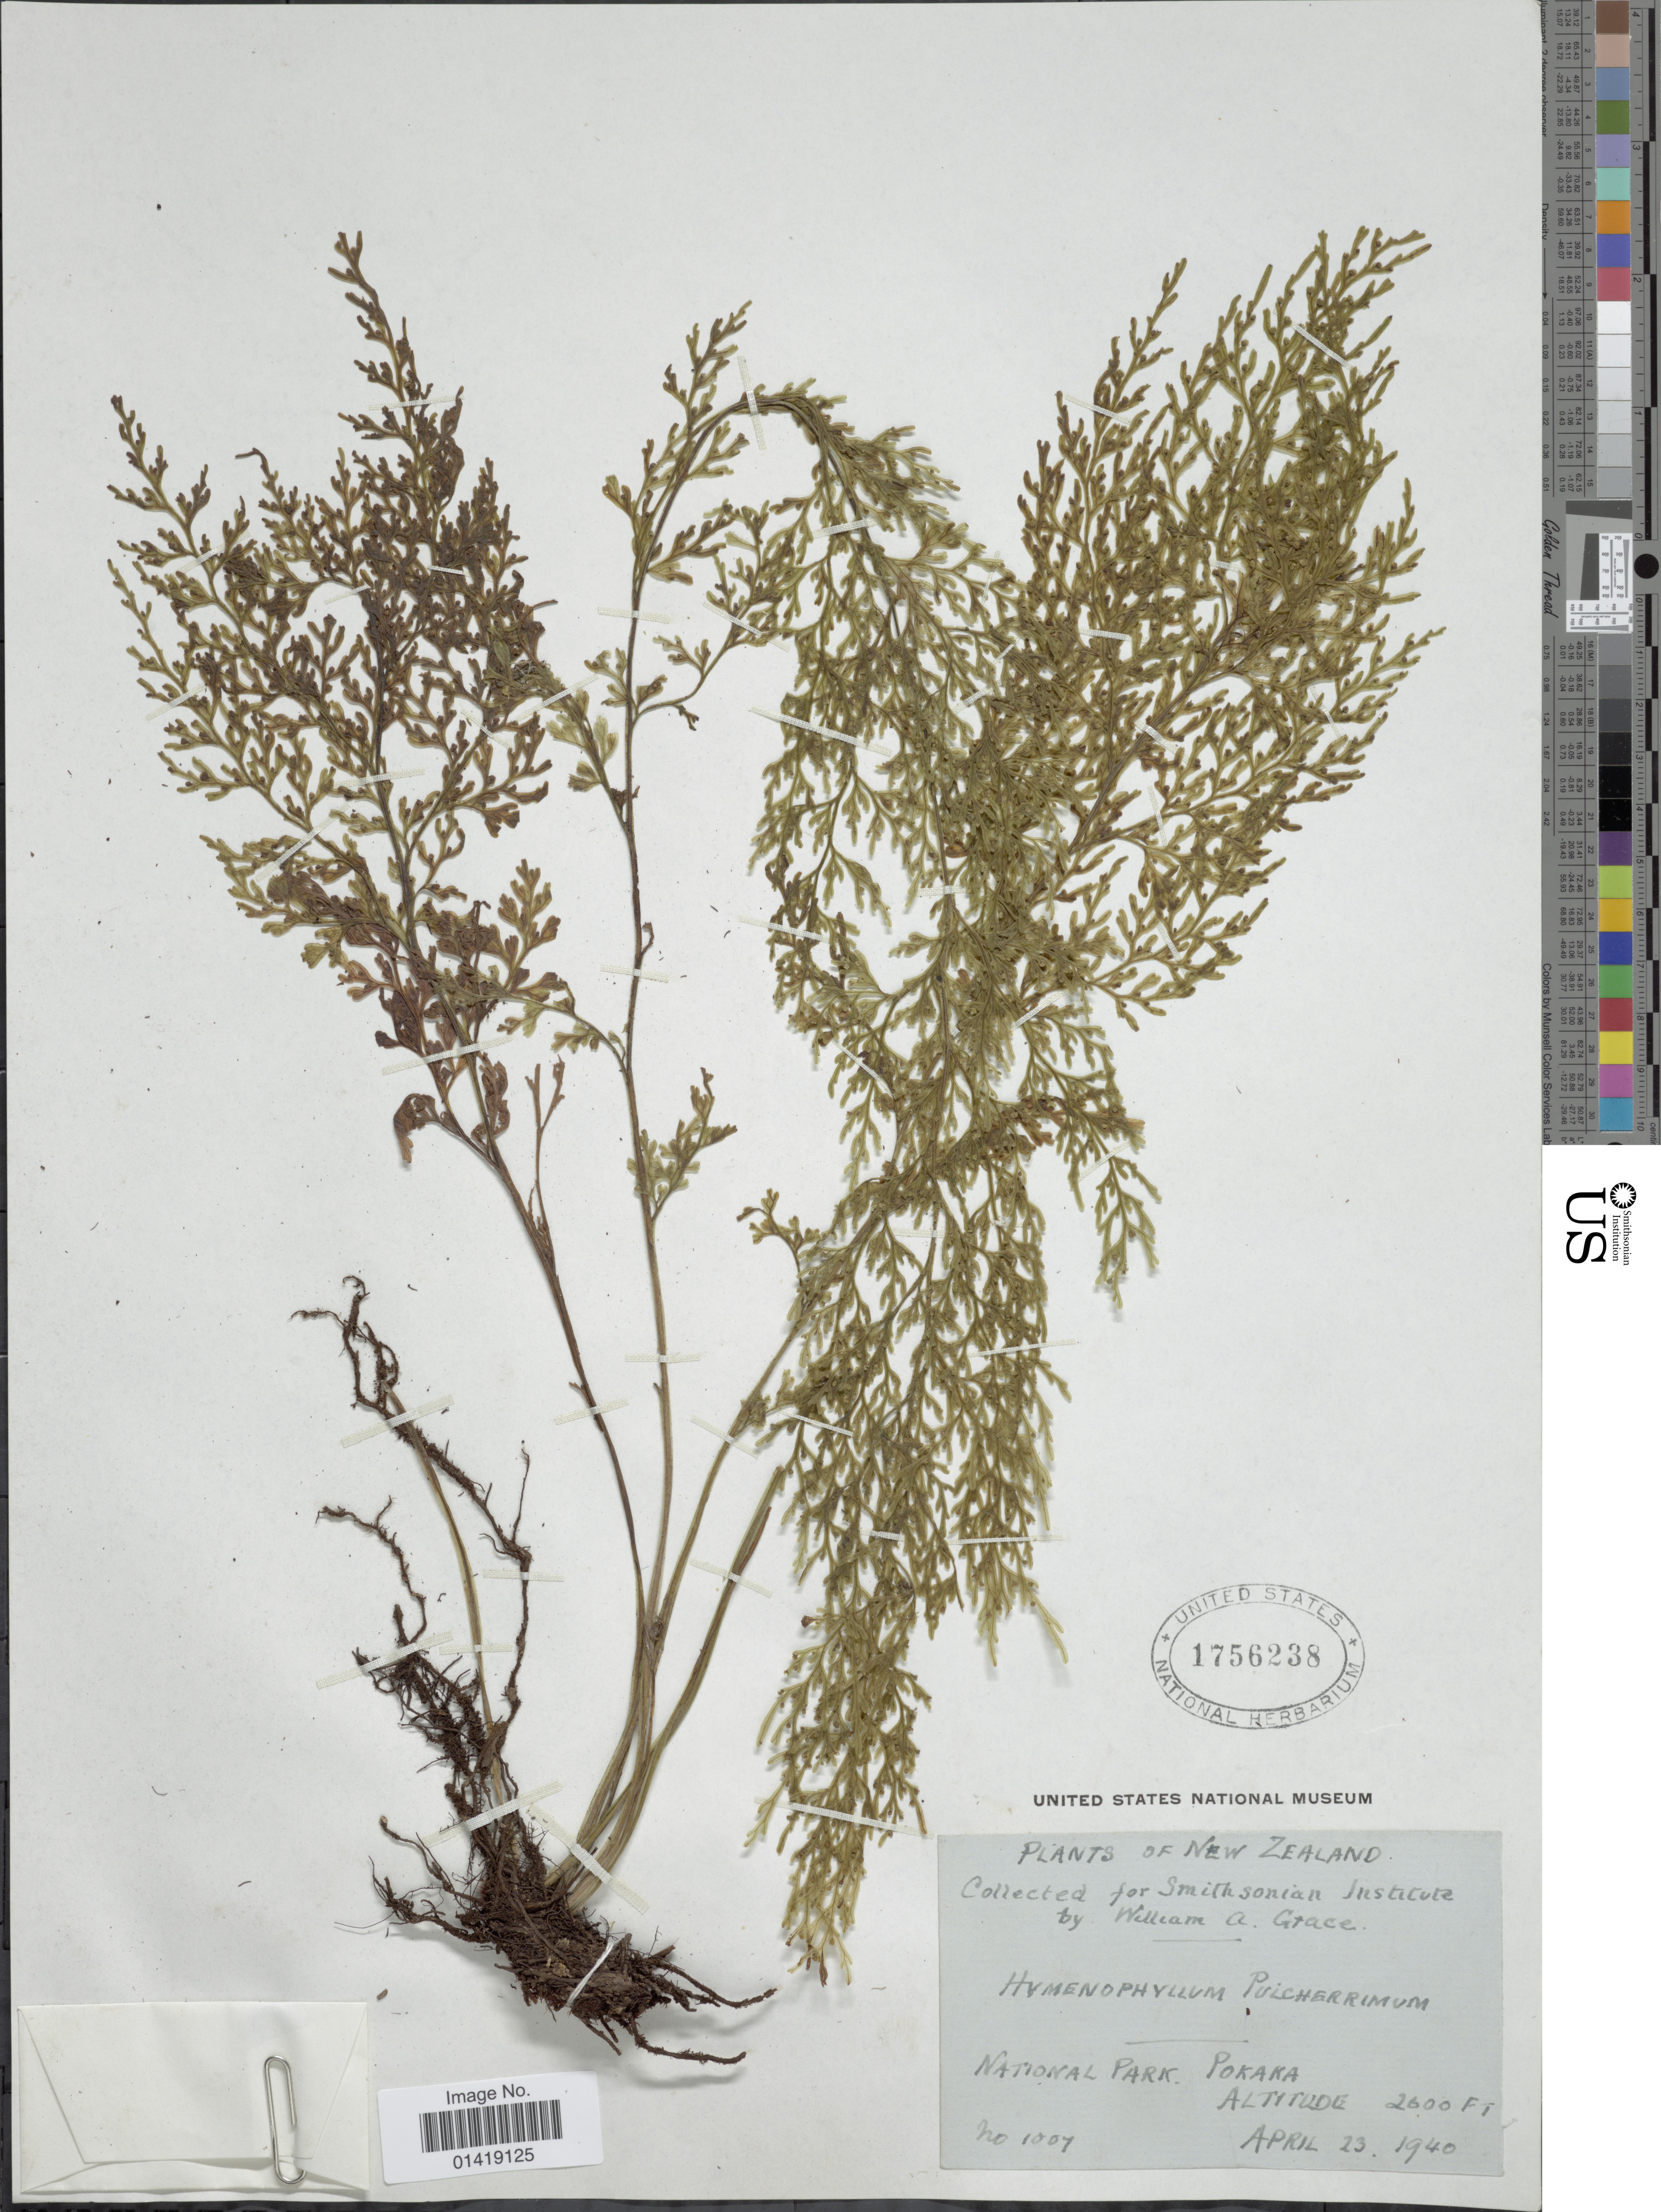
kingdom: Plantae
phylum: Tracheophyta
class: Polypodiopsida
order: Hymenophyllales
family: Hymenophyllaceae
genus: Hymenophyllum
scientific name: Hymenophyllum pulcherrimum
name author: Colenso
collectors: W. Grace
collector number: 1007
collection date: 1940-04-23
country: New Zealand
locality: National park: Pokaka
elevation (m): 792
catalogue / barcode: US 1756238